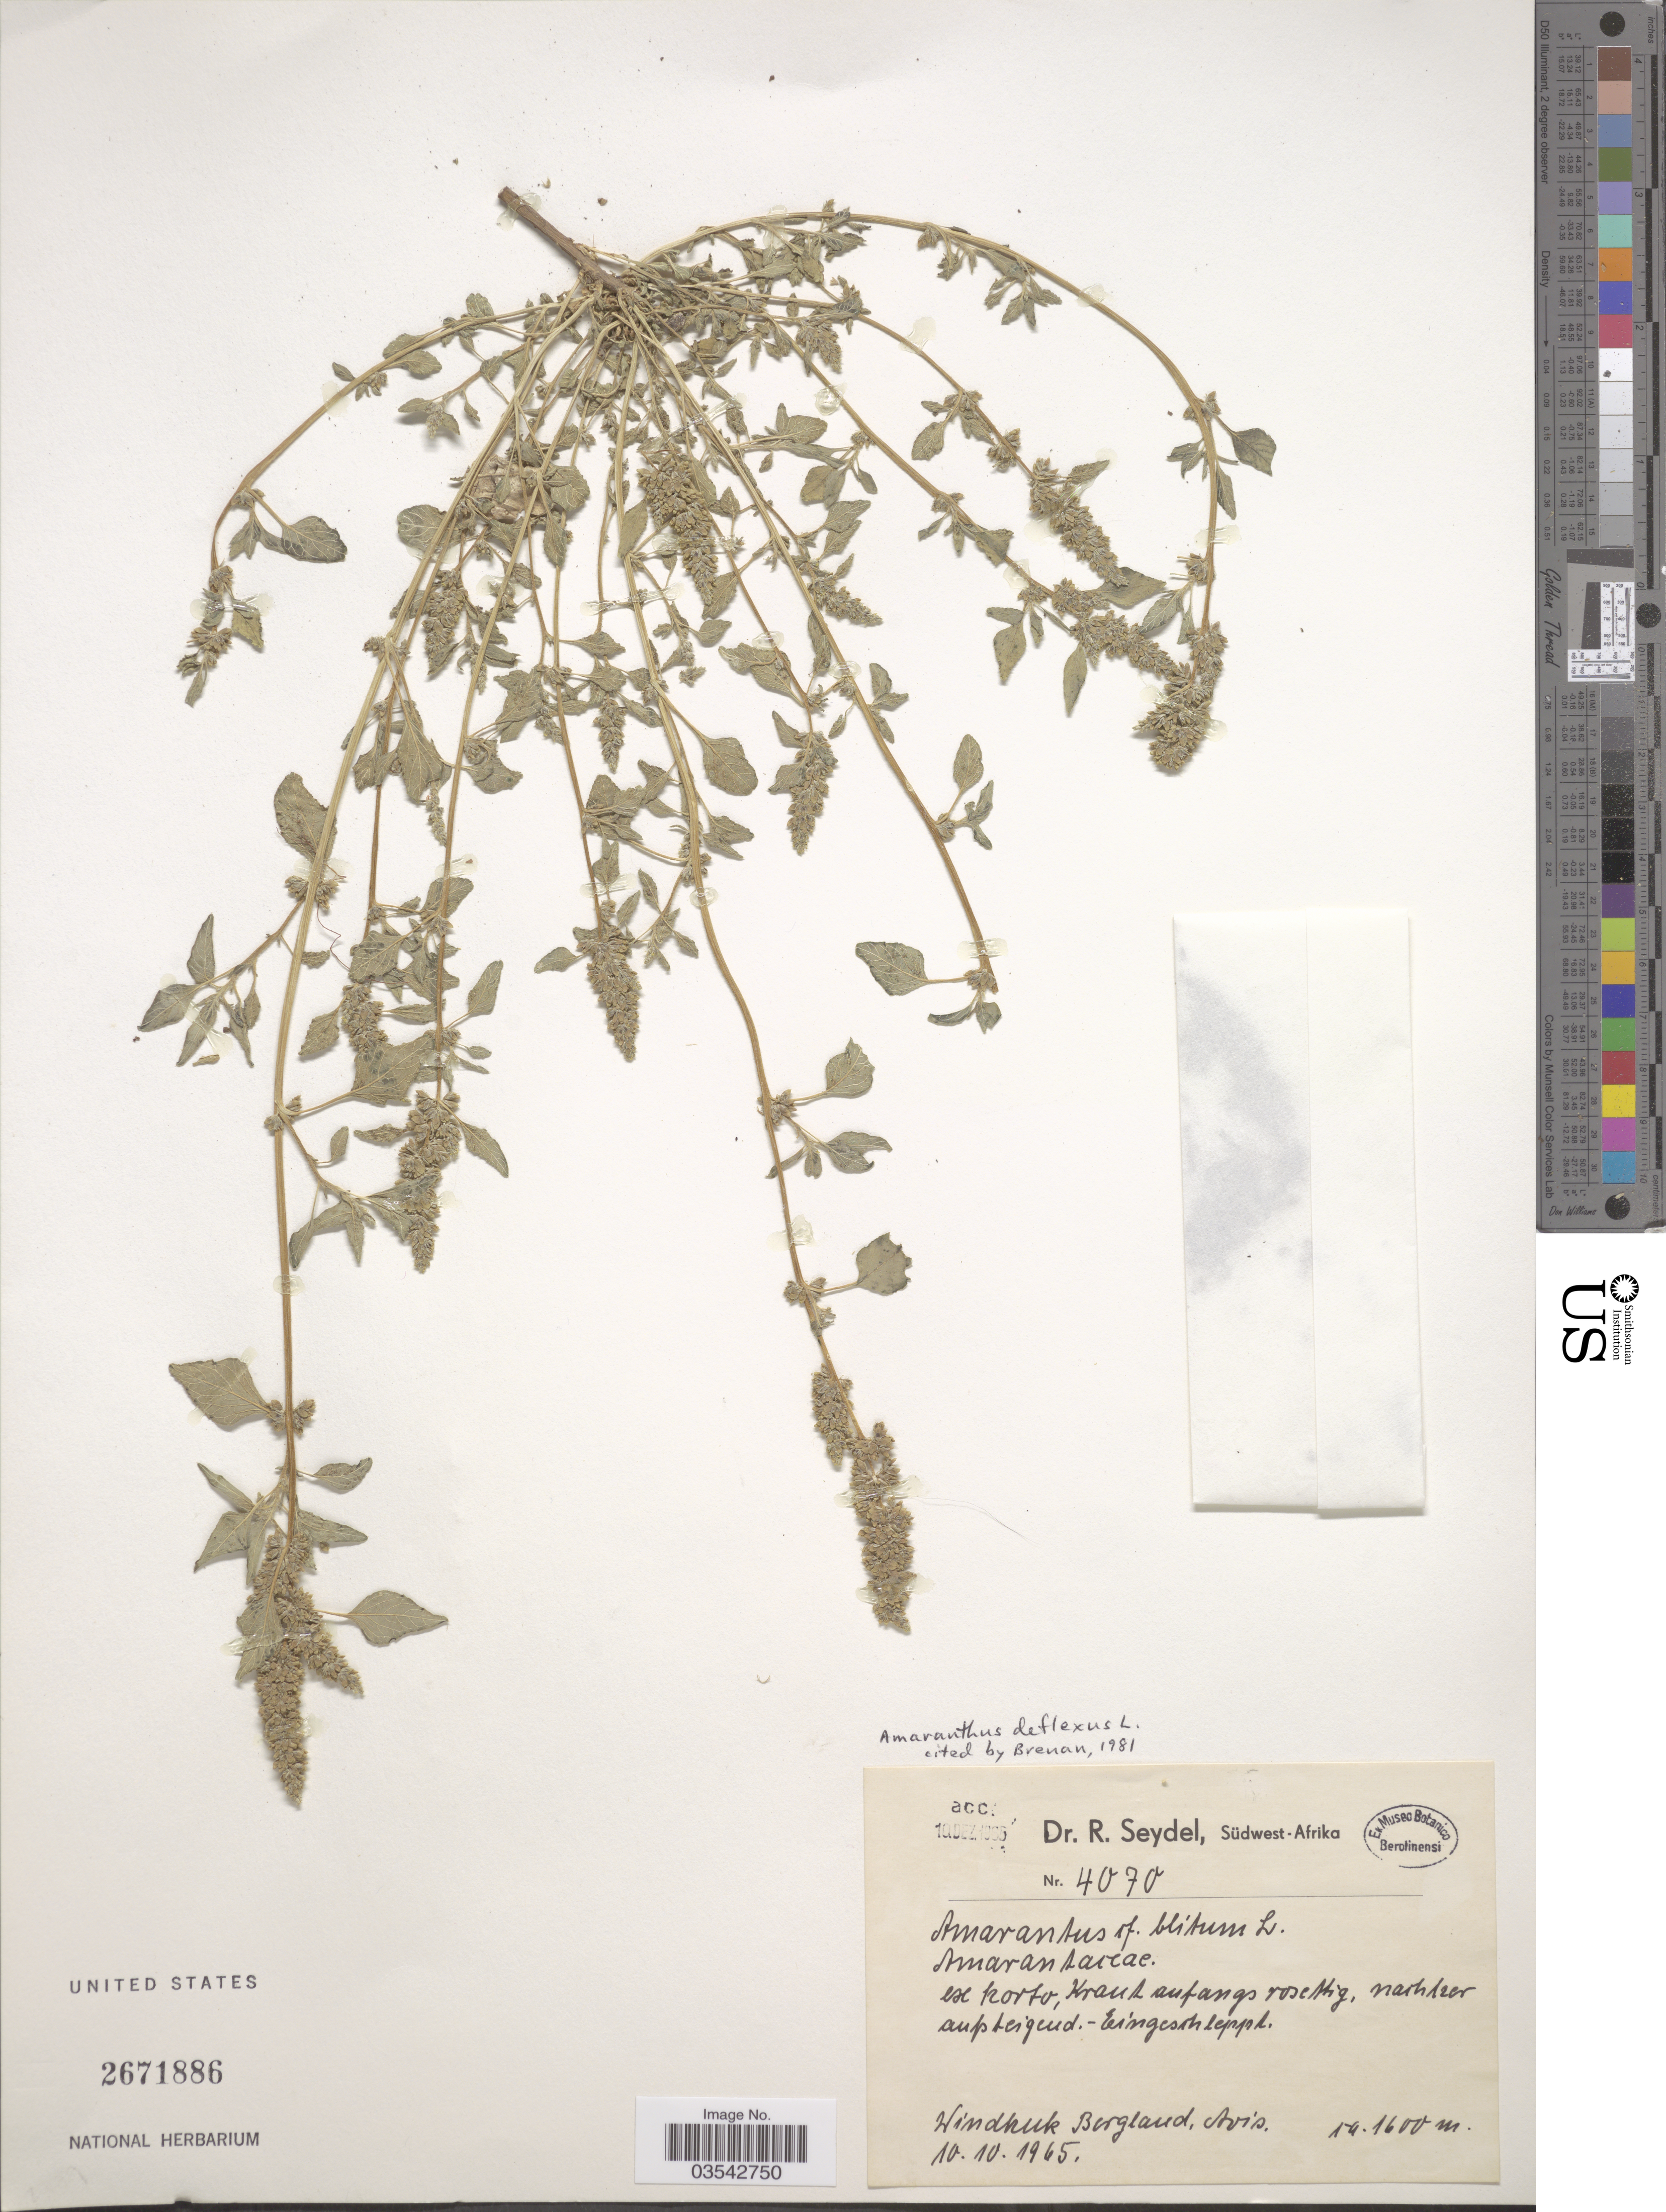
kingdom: Plantae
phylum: Tracheophyta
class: Magnoliopsida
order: Caryophyllales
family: Amaranthaceae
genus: Amaranthus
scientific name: Amaranthus deflexus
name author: L.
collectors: R. Seydel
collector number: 4070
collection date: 1965-10-10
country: Namibia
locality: Südwest-Afrika. Windhuk Bergland, Avis.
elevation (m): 1600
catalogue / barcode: US 2671886